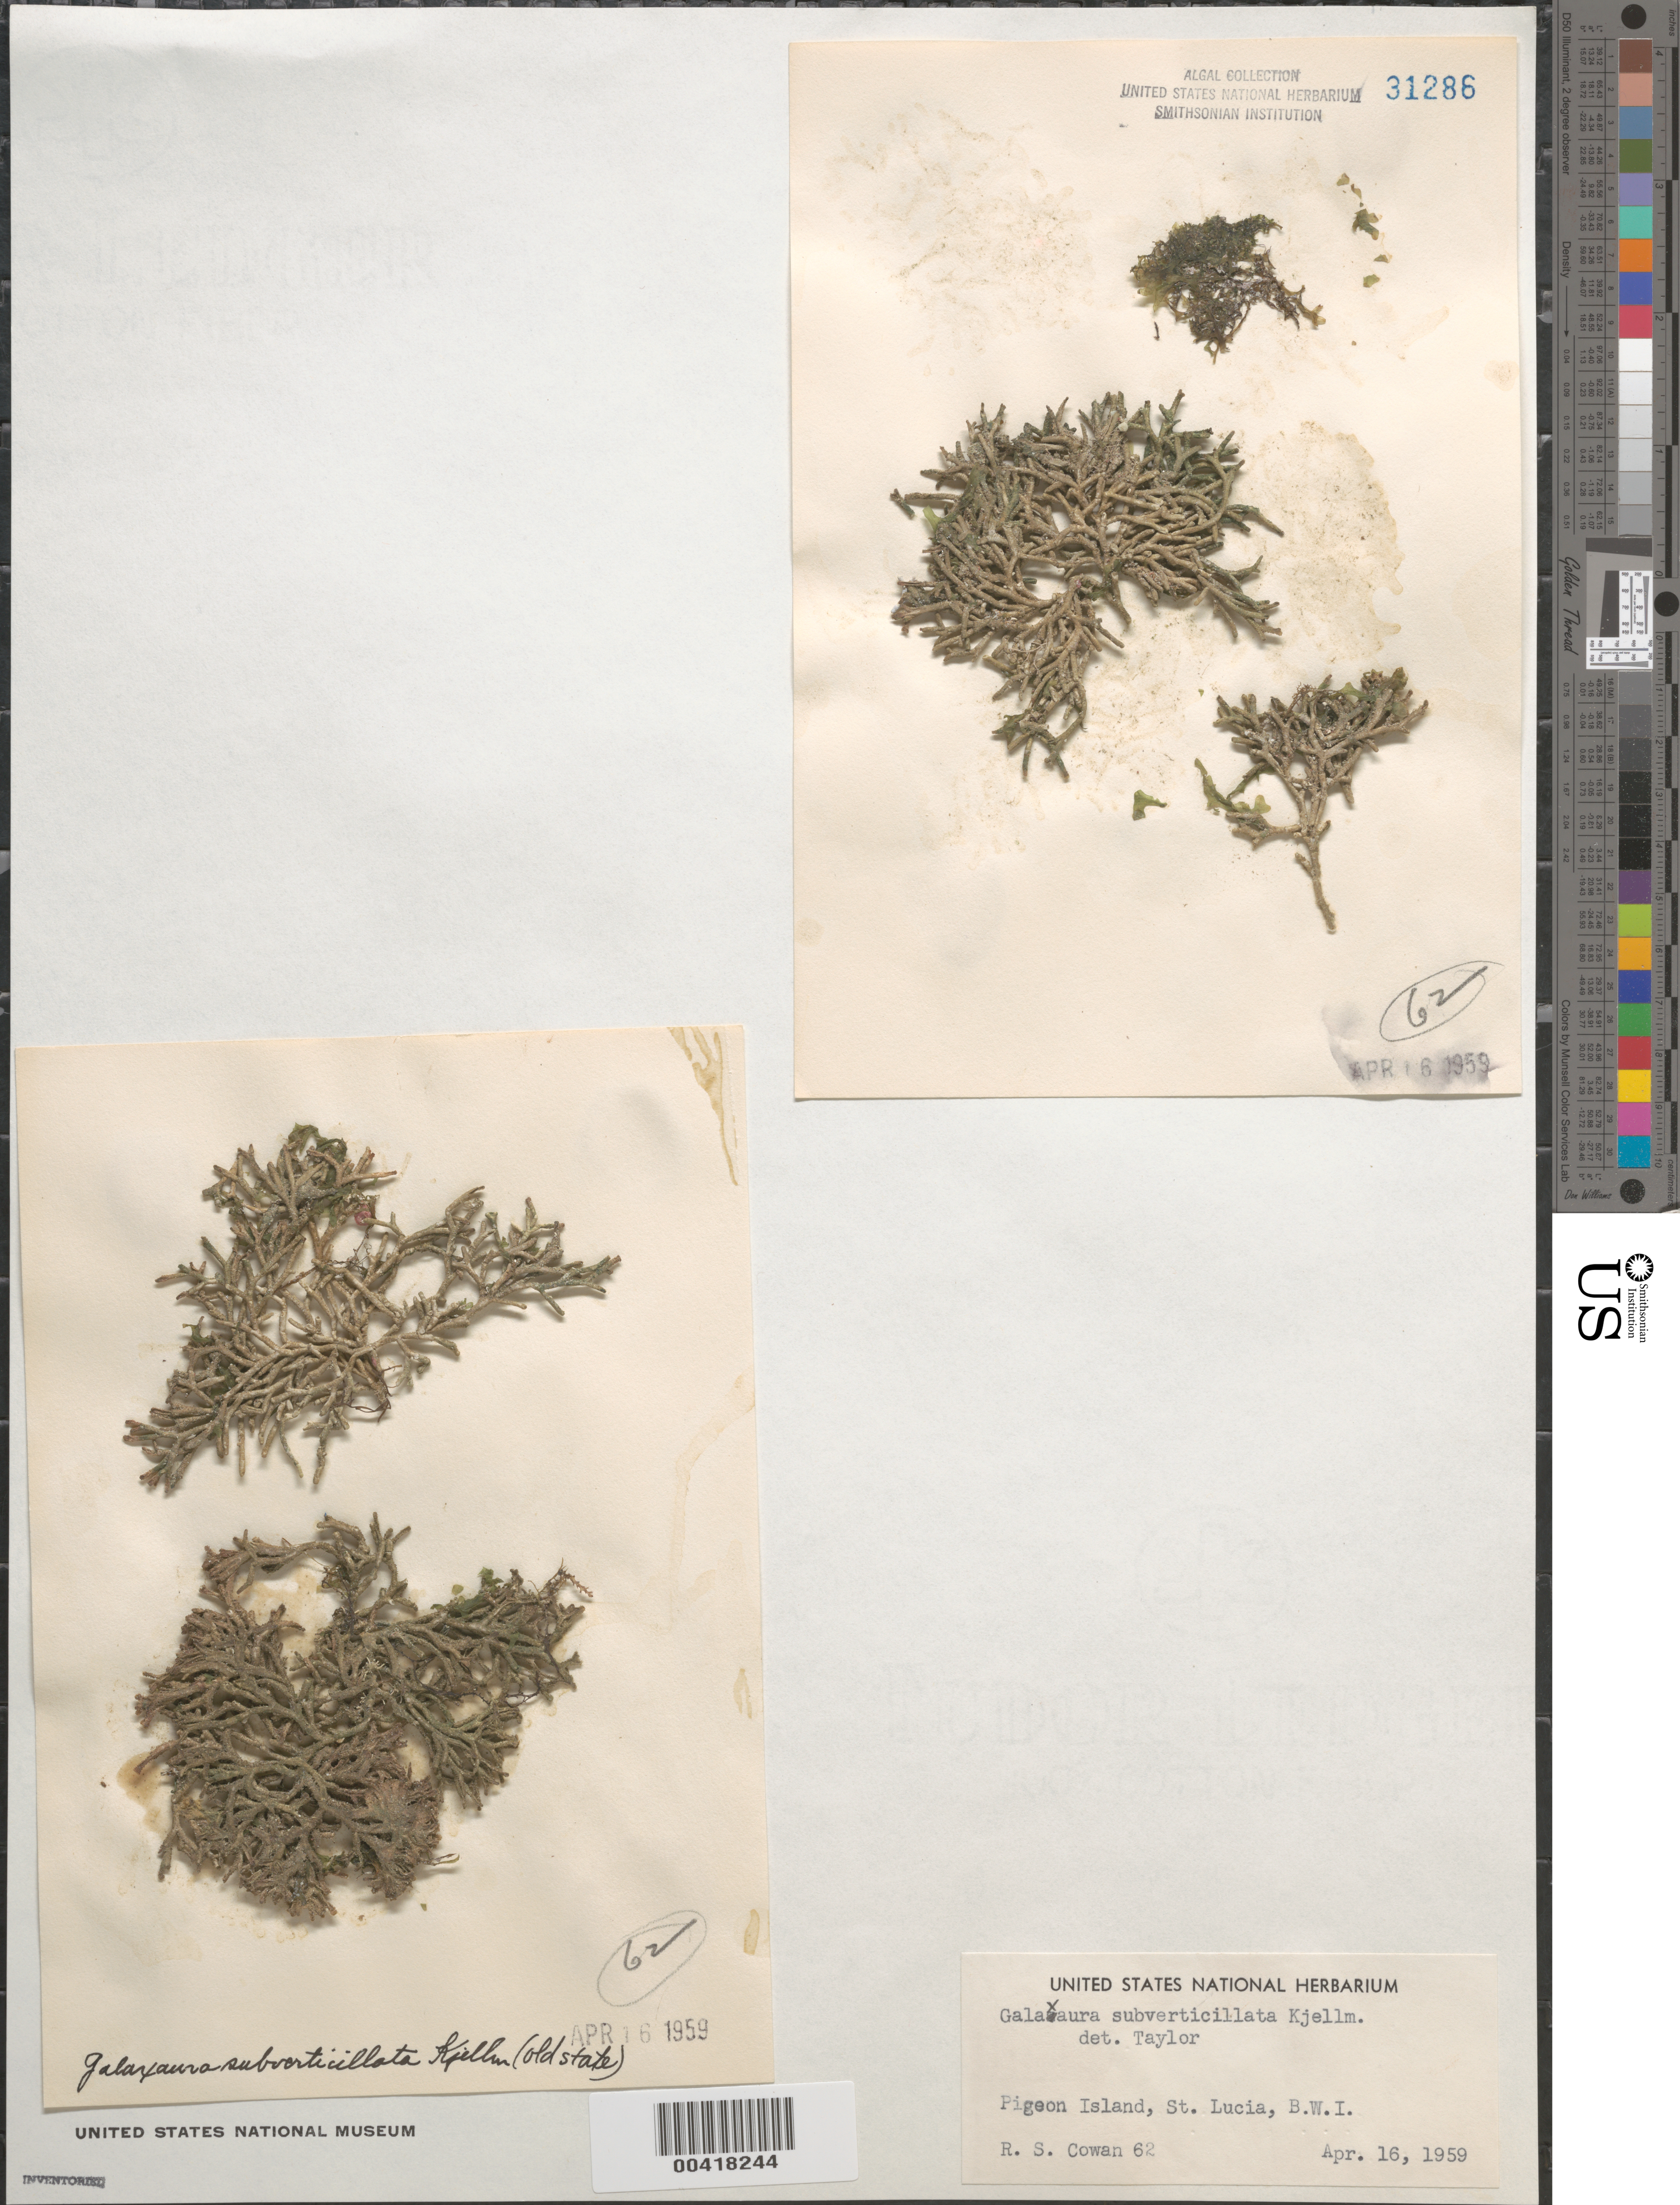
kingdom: Plantae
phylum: Rhodophyta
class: Florideophyceae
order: Nemaliales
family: Galaxauraceae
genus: Galaxaura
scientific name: Galaxaura rugosa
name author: (Ellis & Sol.) J.V.Lamouroux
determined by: Algae name updating Project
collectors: R. S. Cowan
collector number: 62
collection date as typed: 16 Apr 1959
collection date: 1959-04-16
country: St. Lucia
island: Pigeon Island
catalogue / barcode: US 31286